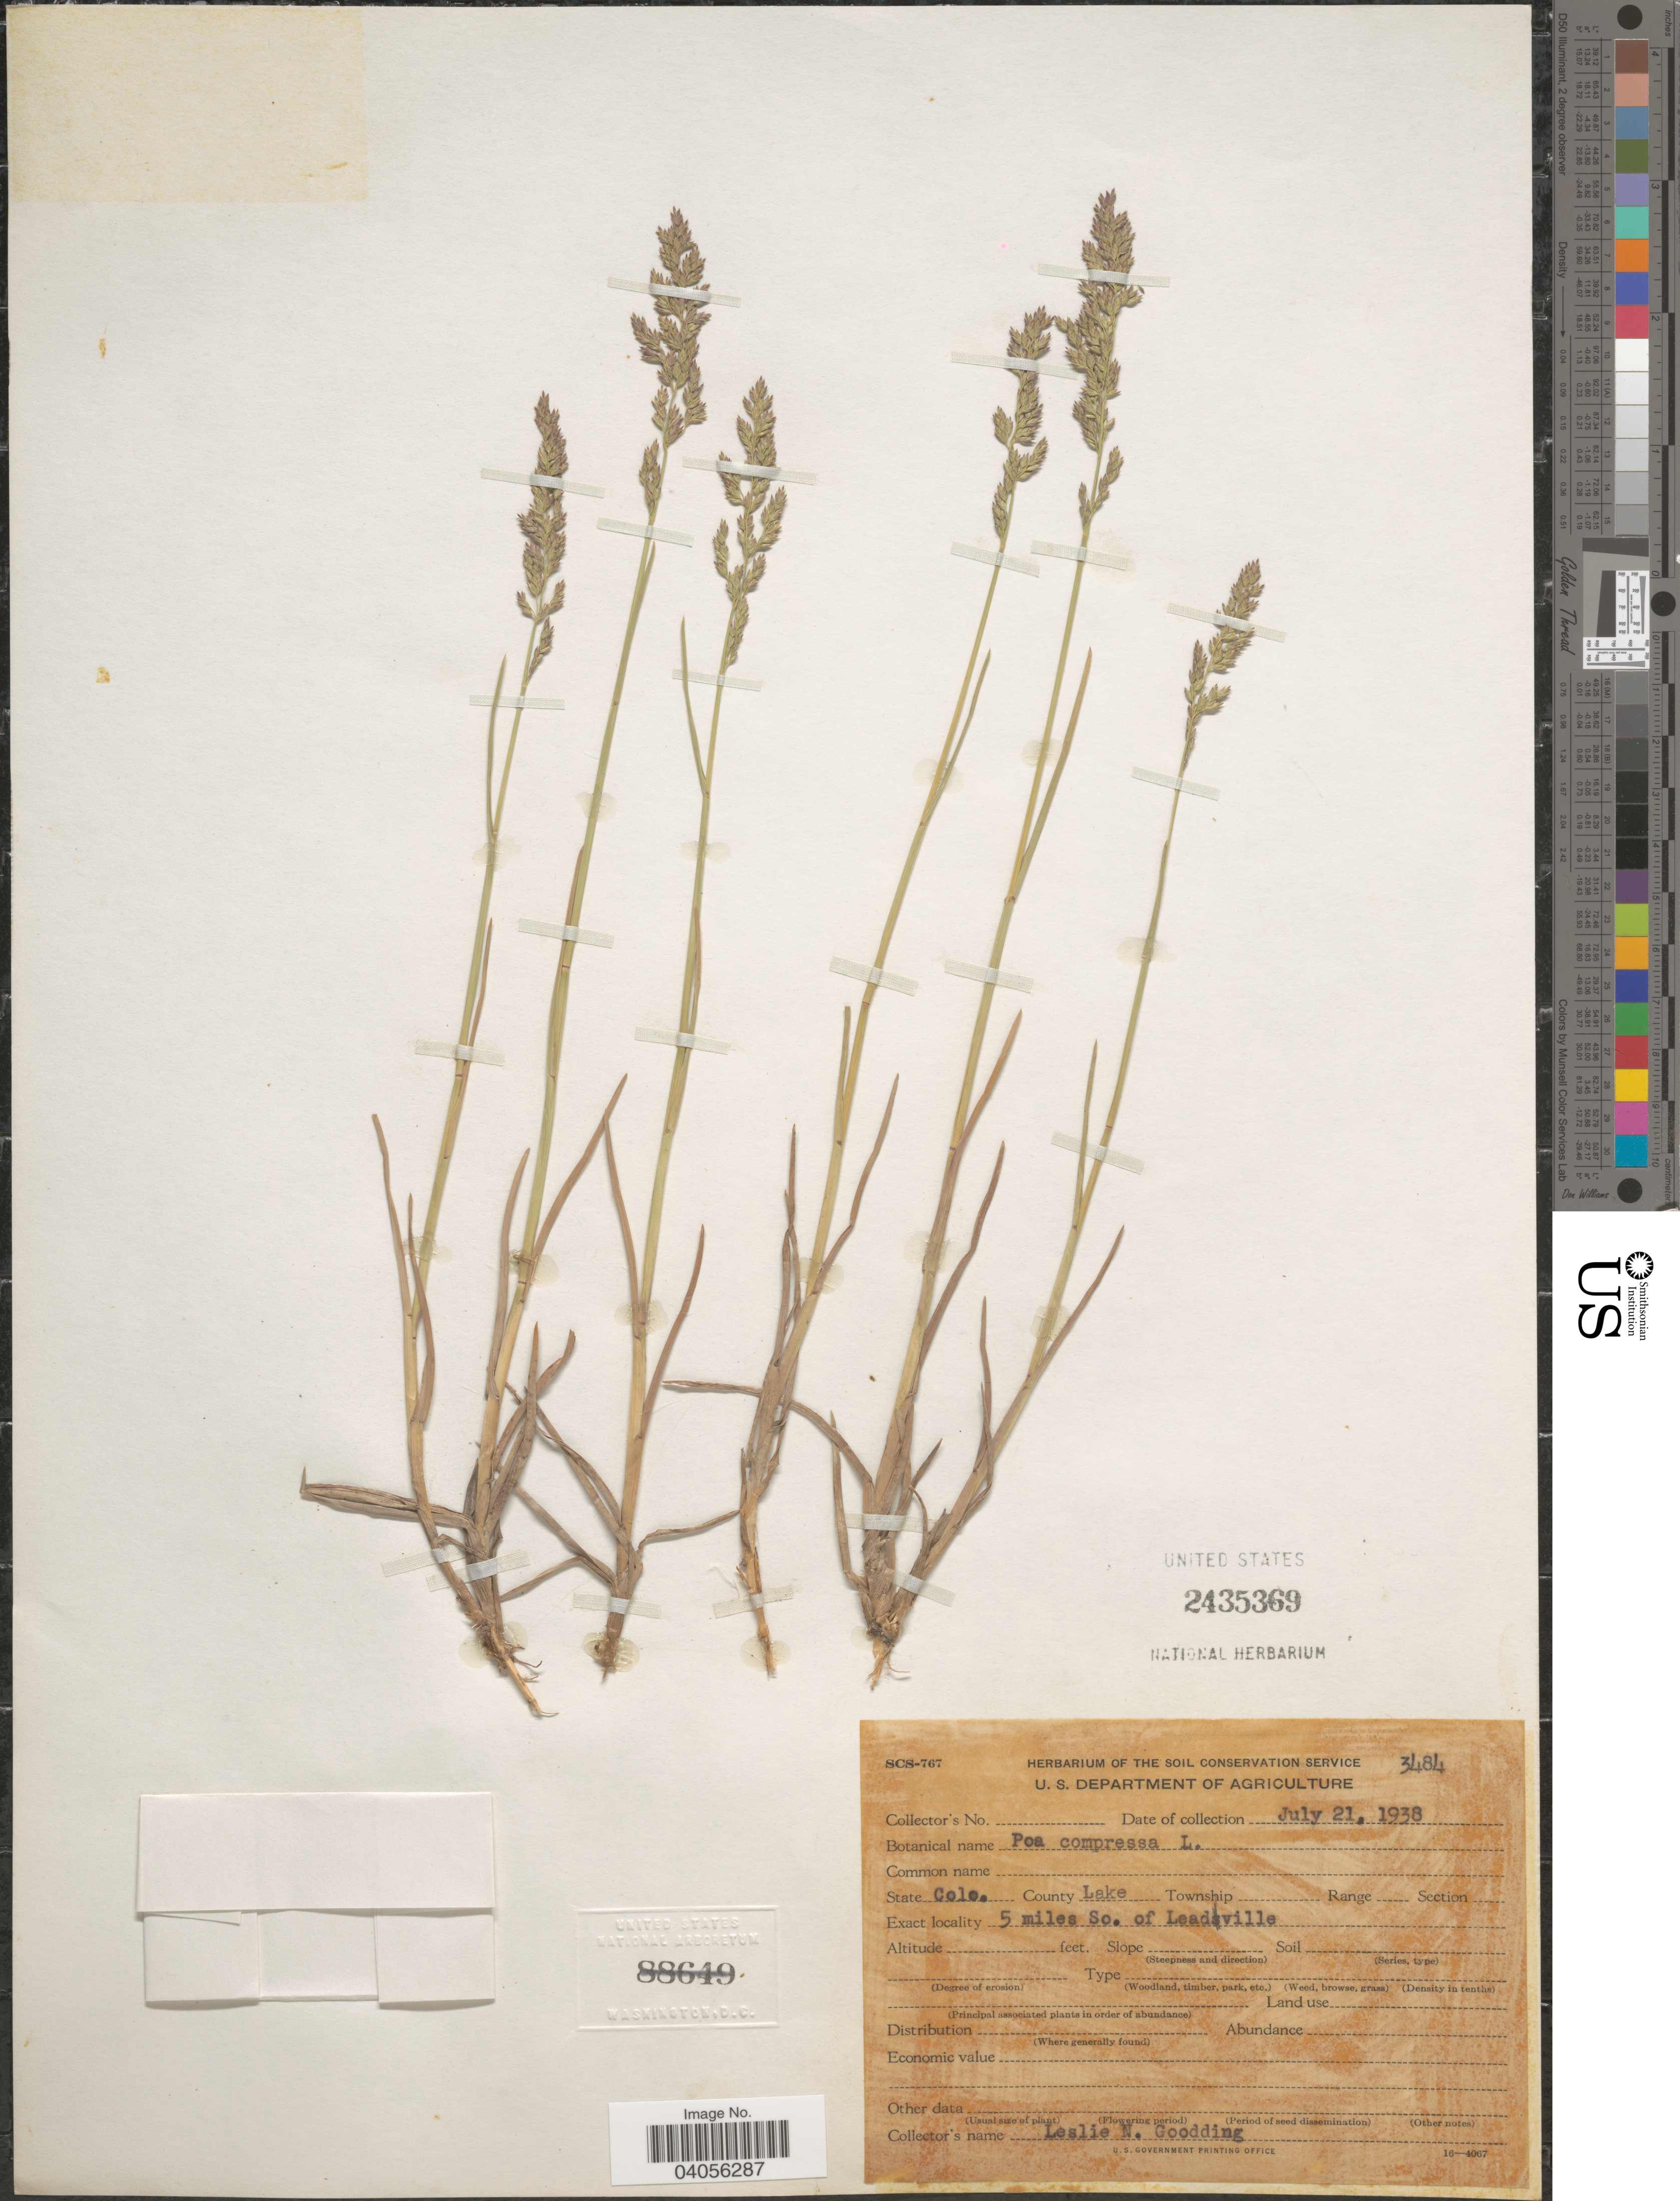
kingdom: Plantae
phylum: Tracheophyta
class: Liliopsida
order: Poales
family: Poaceae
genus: Poa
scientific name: Poa compressa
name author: L.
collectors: L. N. Goodding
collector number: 3484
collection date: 1938-07-21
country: United States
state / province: Colorado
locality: County Lake. 5 miles So. of Leadville.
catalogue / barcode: US 2435369